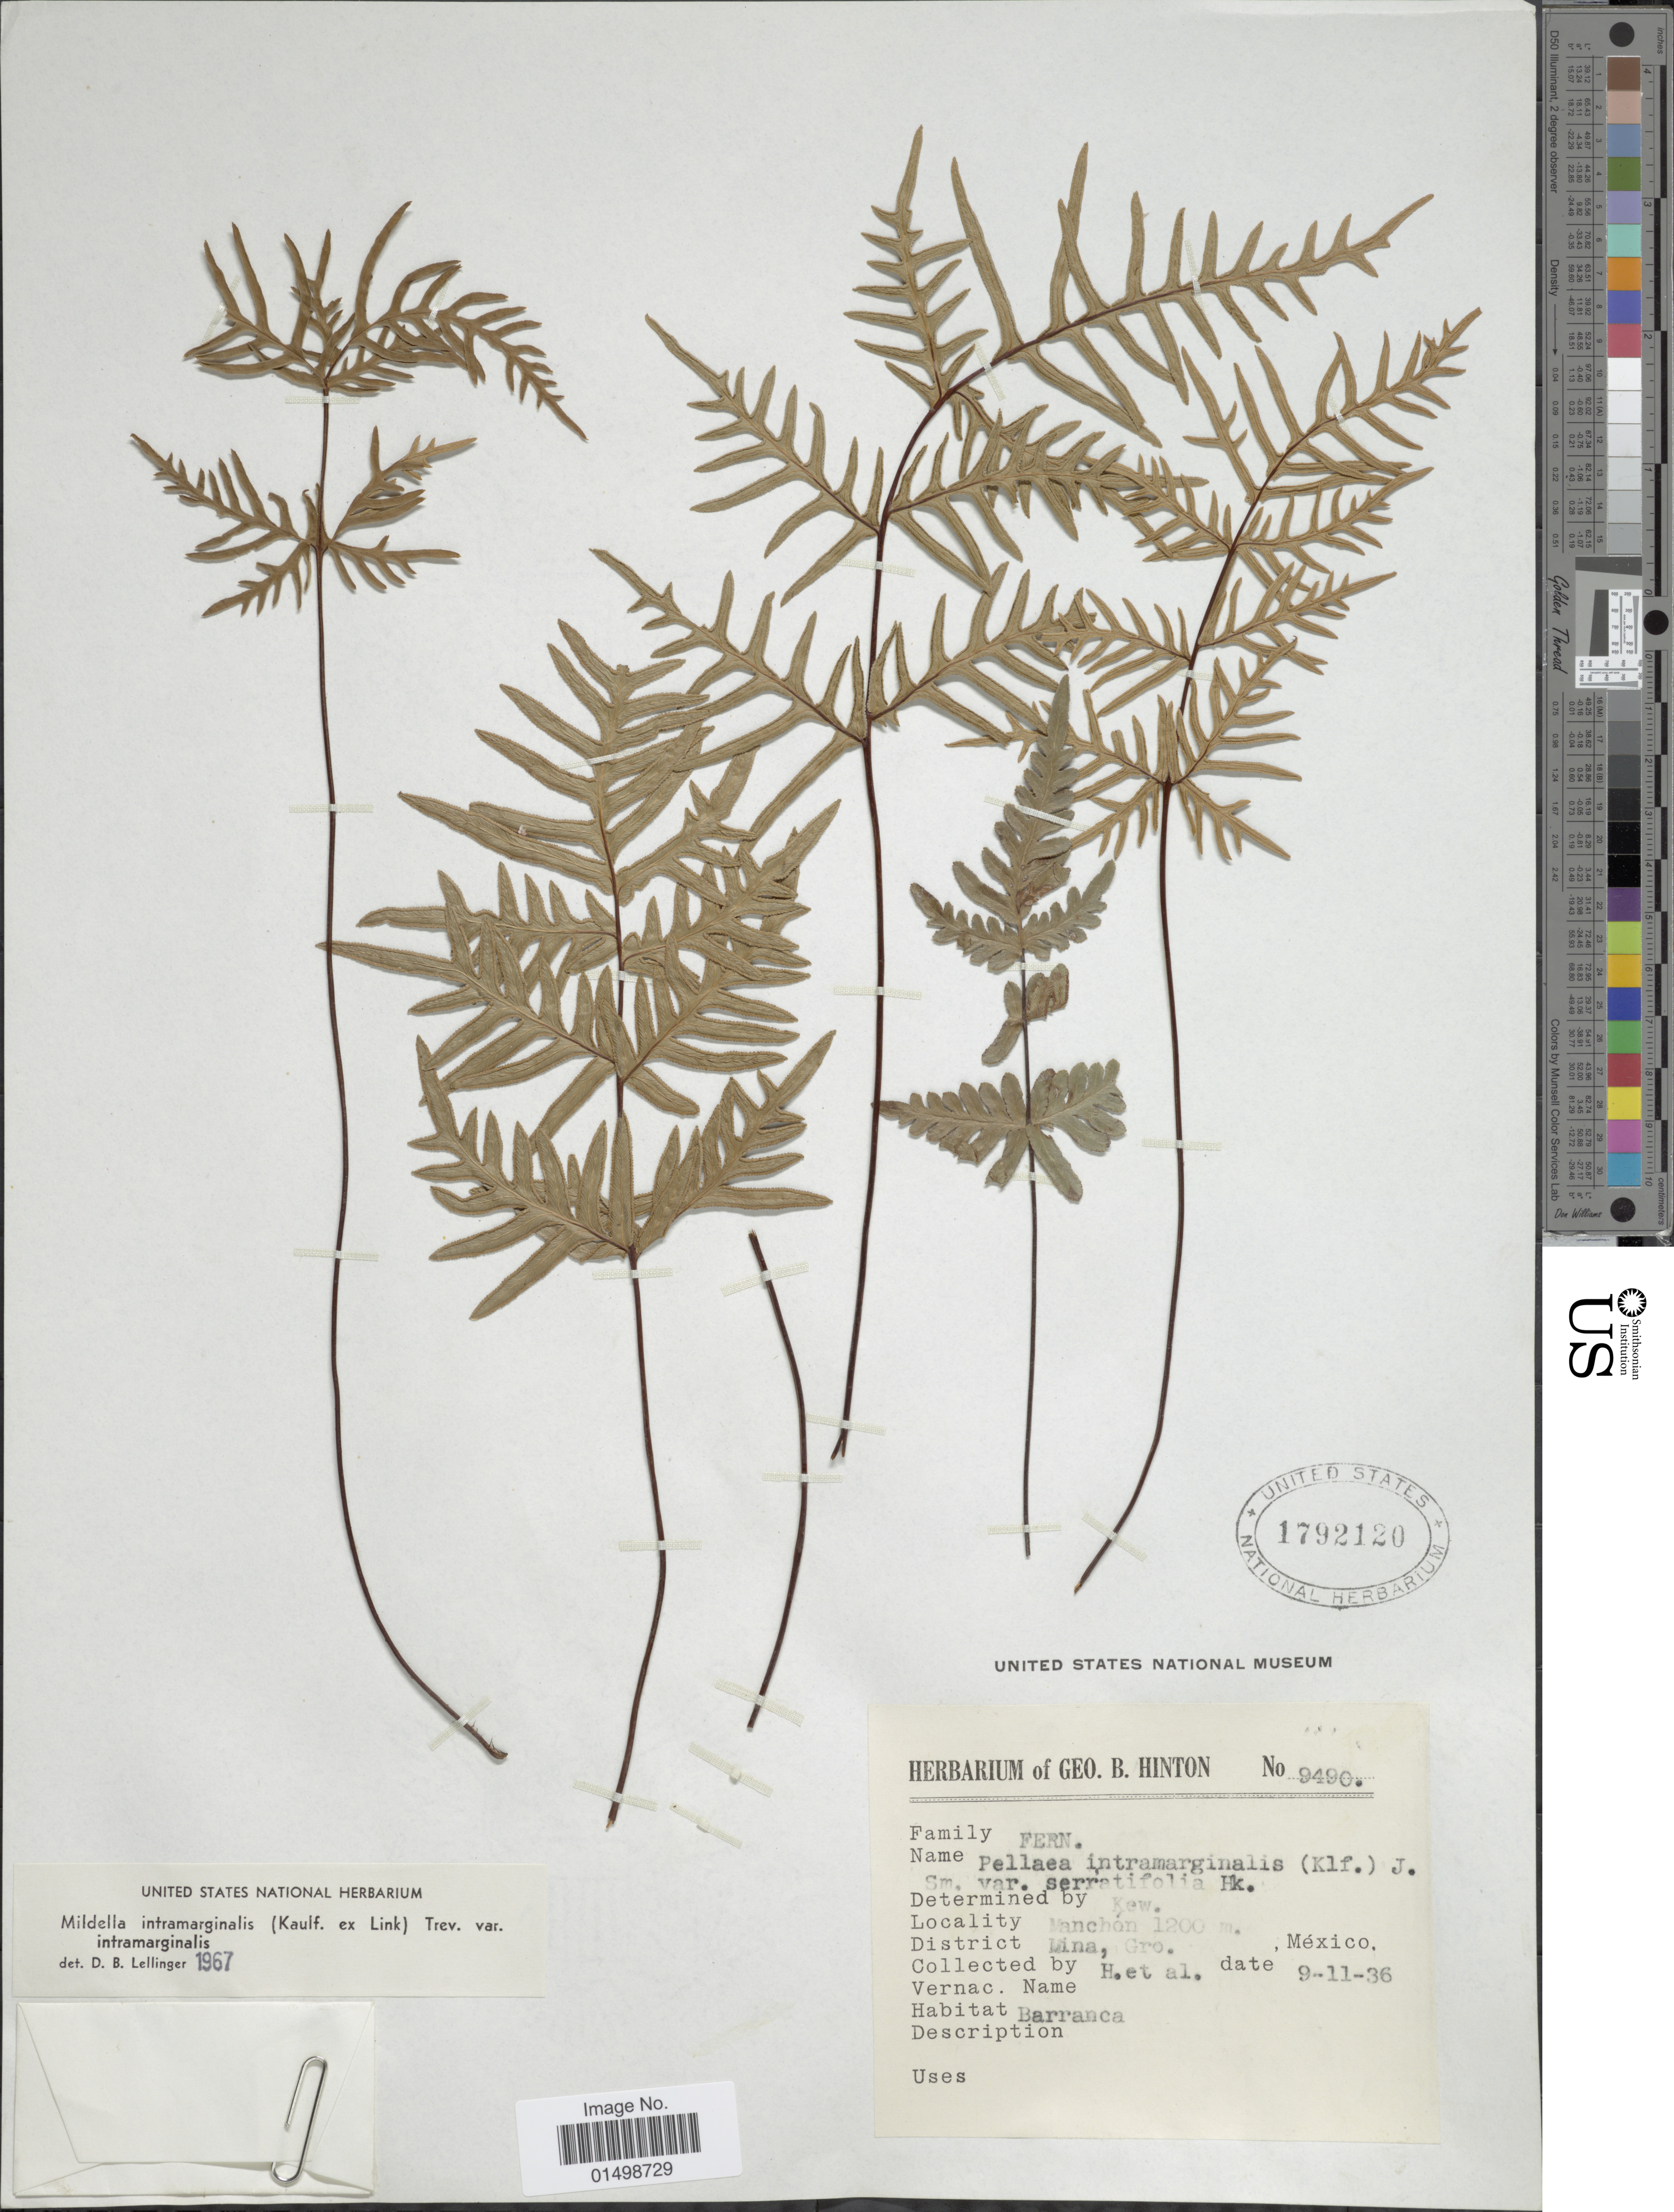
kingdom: Plantae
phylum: Tracheophyta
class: Polypodiopsida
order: Polypodiales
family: Pteridaceae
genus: Cheilanthes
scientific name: Cheilanthes intramarginalis var. intramarginalis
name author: (Kaulf.) Hook.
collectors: G. B. Hinton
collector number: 9490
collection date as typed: Transcribed d/m/y: 9/11/36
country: Mexico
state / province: Guerrero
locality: Machon, district Lina, gro, Barranca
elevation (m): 1200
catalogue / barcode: US 1792120